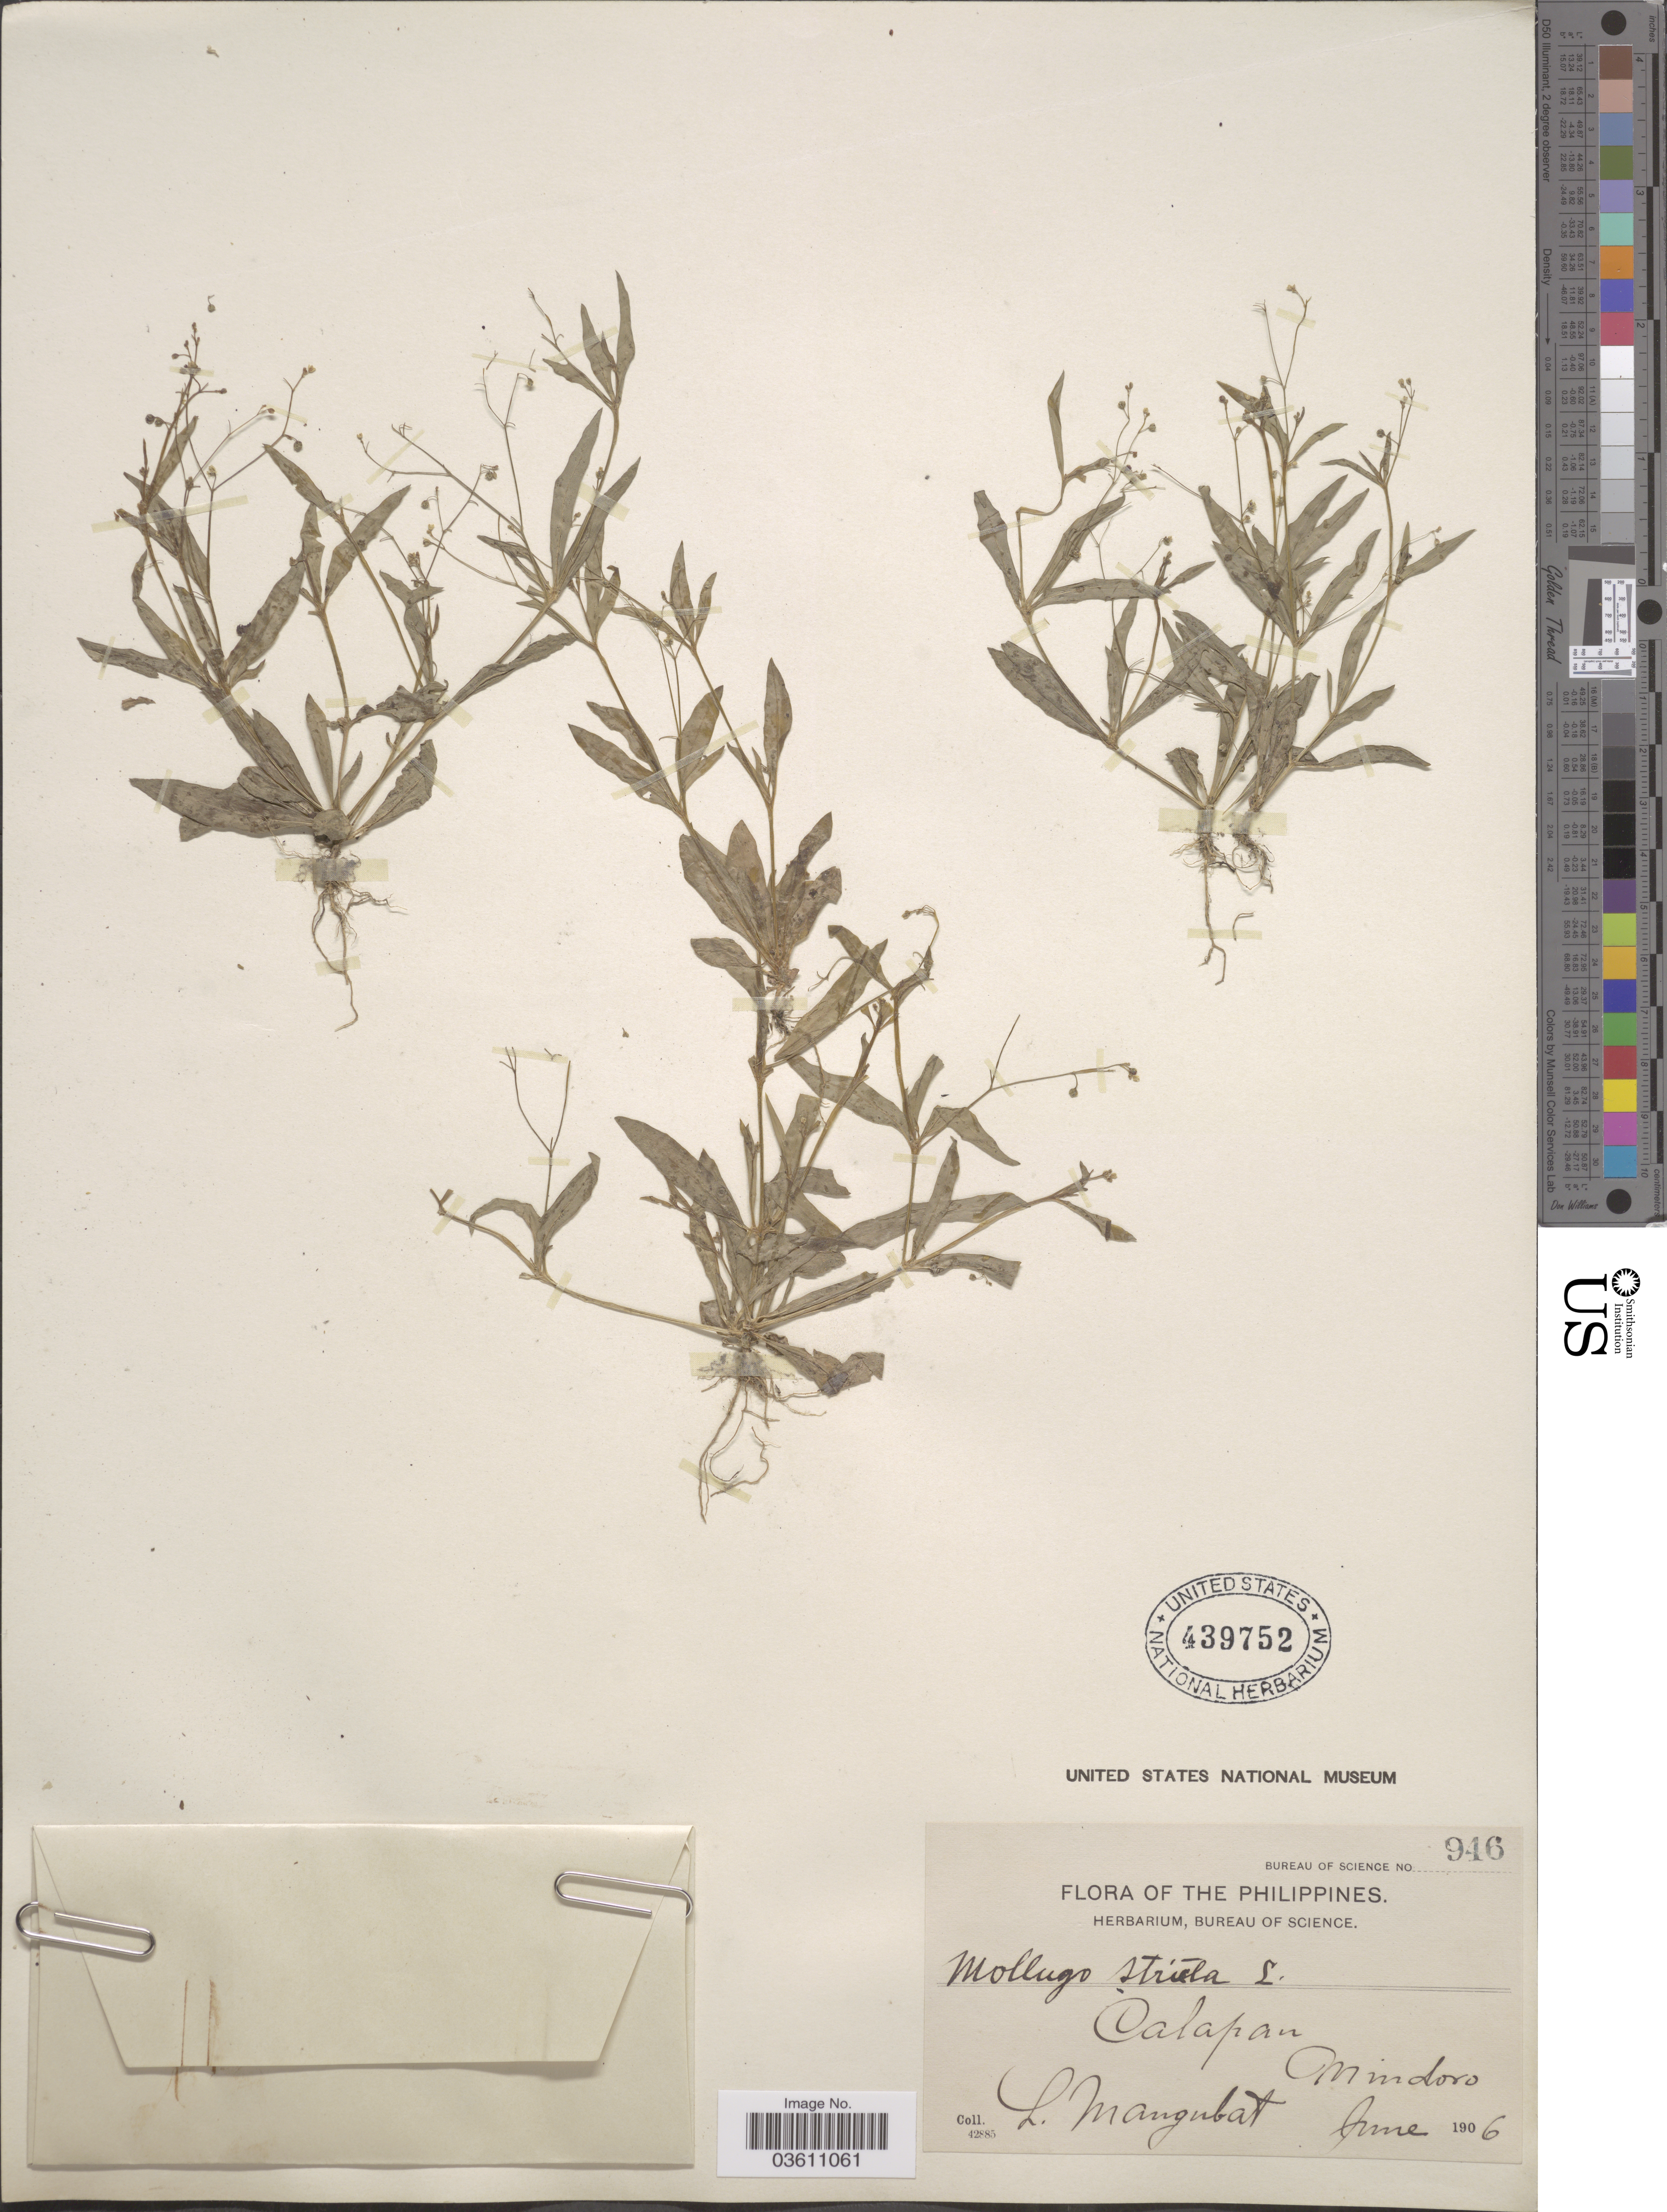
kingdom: Plantae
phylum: Tracheophyta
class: Magnoliopsida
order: Caryophyllales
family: Molluginaceae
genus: Trigastrotheca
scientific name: Trigastrotheca pentaphylla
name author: (L.) Thulin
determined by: Strong, Mark T., (BOT), Smithsonian Institution - National Museum of Natural History (UNITED STATES)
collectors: L. Mangubat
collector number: Bureau of Science 946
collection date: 1906-06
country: Philippines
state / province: Mimaropa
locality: Calapan, Mindoro.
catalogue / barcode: US 439752